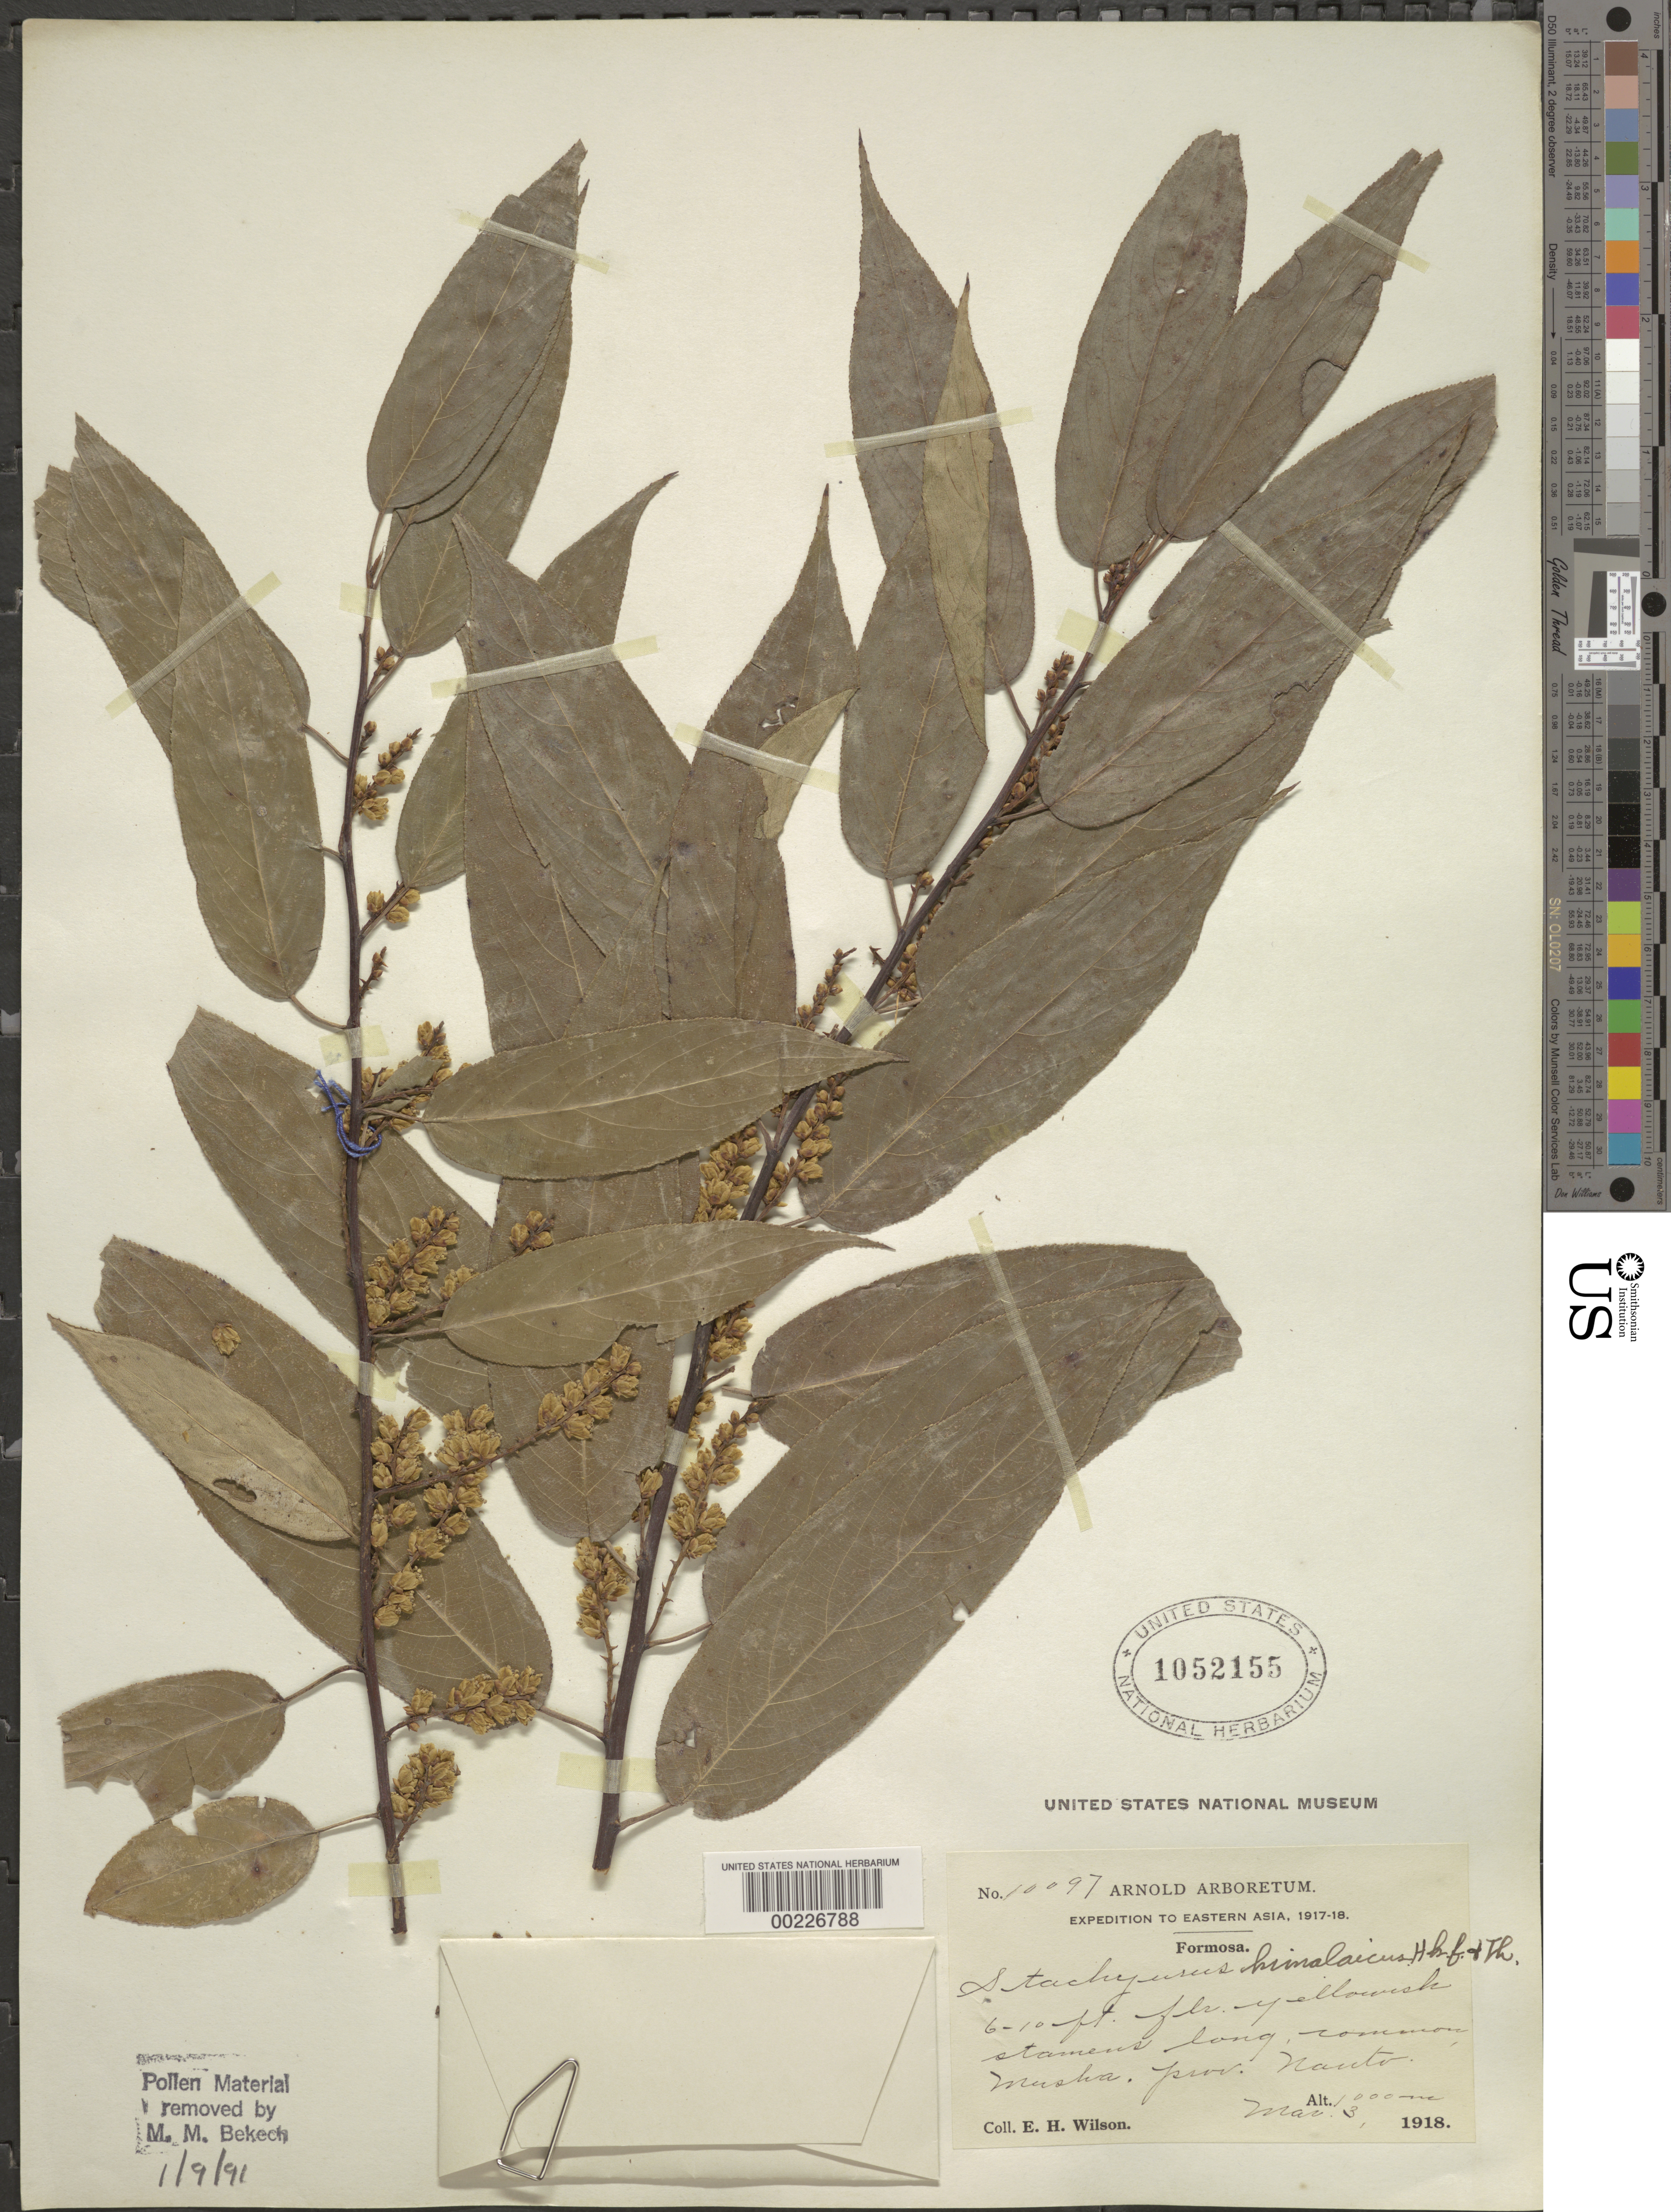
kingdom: Plantae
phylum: Tracheophyta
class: Magnoliopsida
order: Crossosomatales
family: Stachyuraceae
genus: Stachyurus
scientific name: Stachyurus himalaicus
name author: Hook. f. & Thomson ex Benth.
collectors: E. H. Wilson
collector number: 10097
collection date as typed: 03 Mar 1918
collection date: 1918-03-03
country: Taiwan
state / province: Nauto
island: Taiwan [Formosa]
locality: Musha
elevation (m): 1000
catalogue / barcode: US 1052155